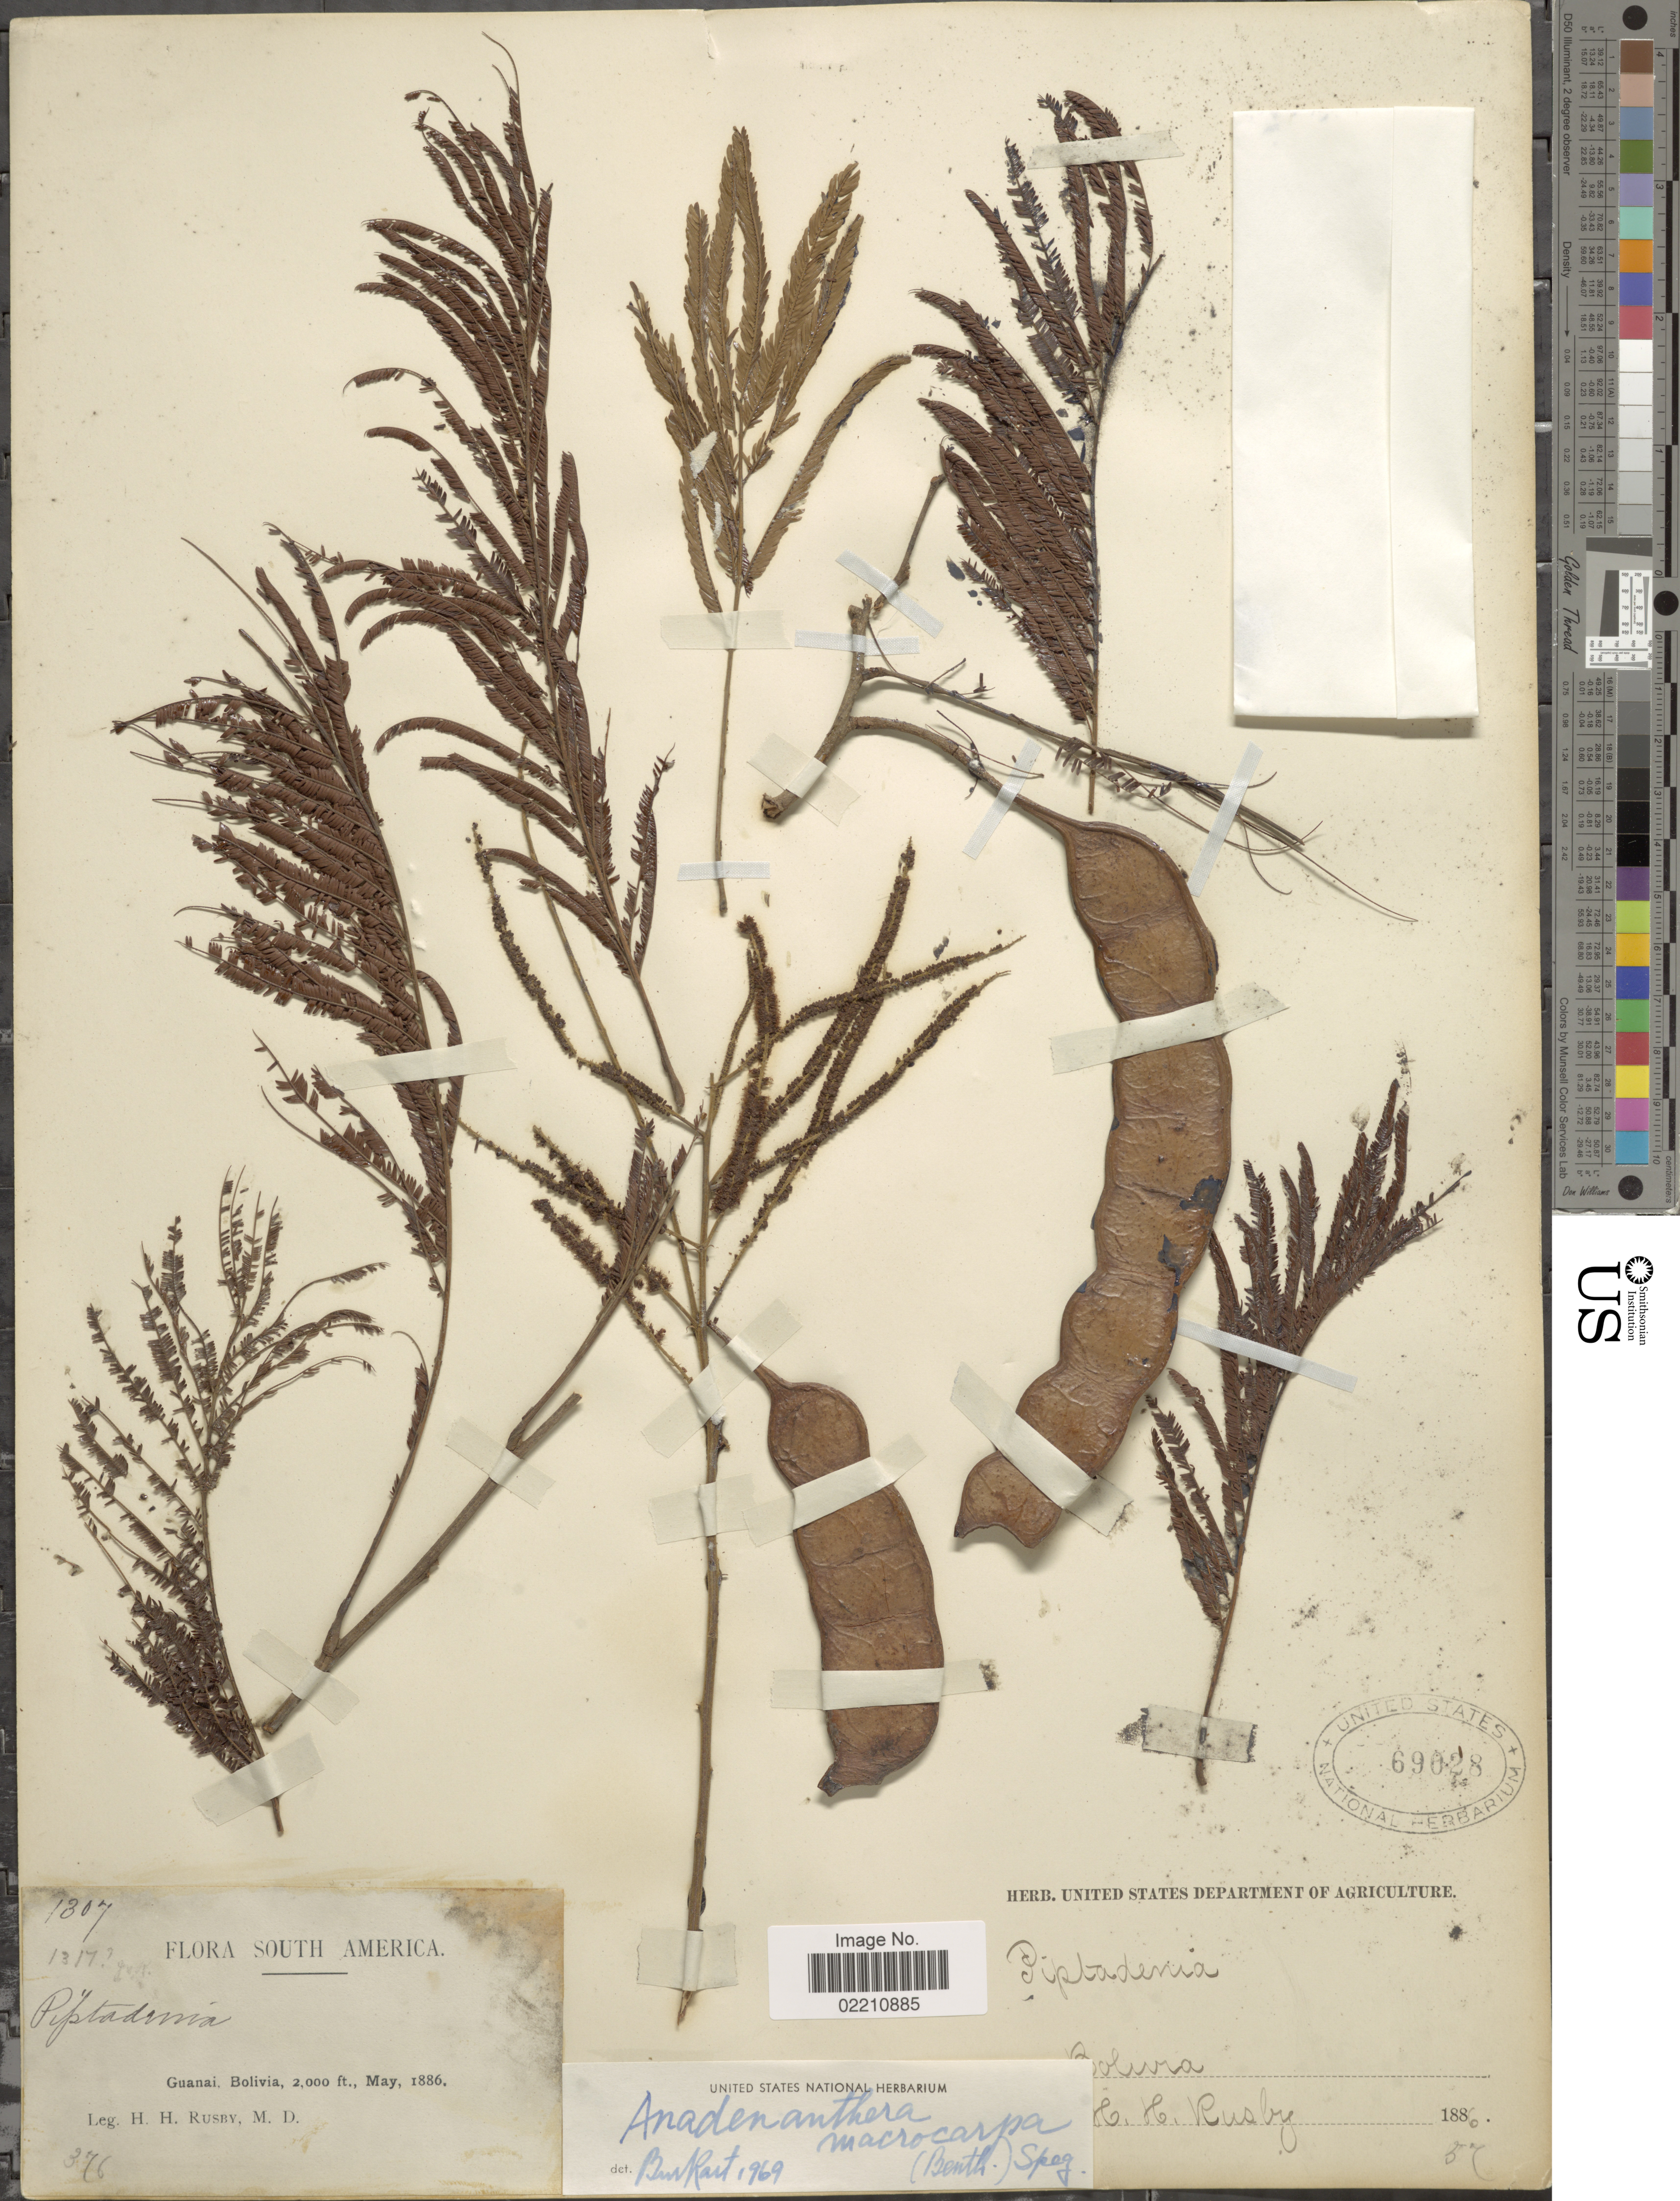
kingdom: Plantae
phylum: Tracheophyta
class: Magnoliopsida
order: Fabales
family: Fabaceae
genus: Anadenanthera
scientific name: Anadenanthera macrocarpa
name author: (Benth.) Brenan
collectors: H. H. Rusby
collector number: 1307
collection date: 1886-05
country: Bolivia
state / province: La Páz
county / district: Larecaja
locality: Guanay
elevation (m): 610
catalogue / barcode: US 69028